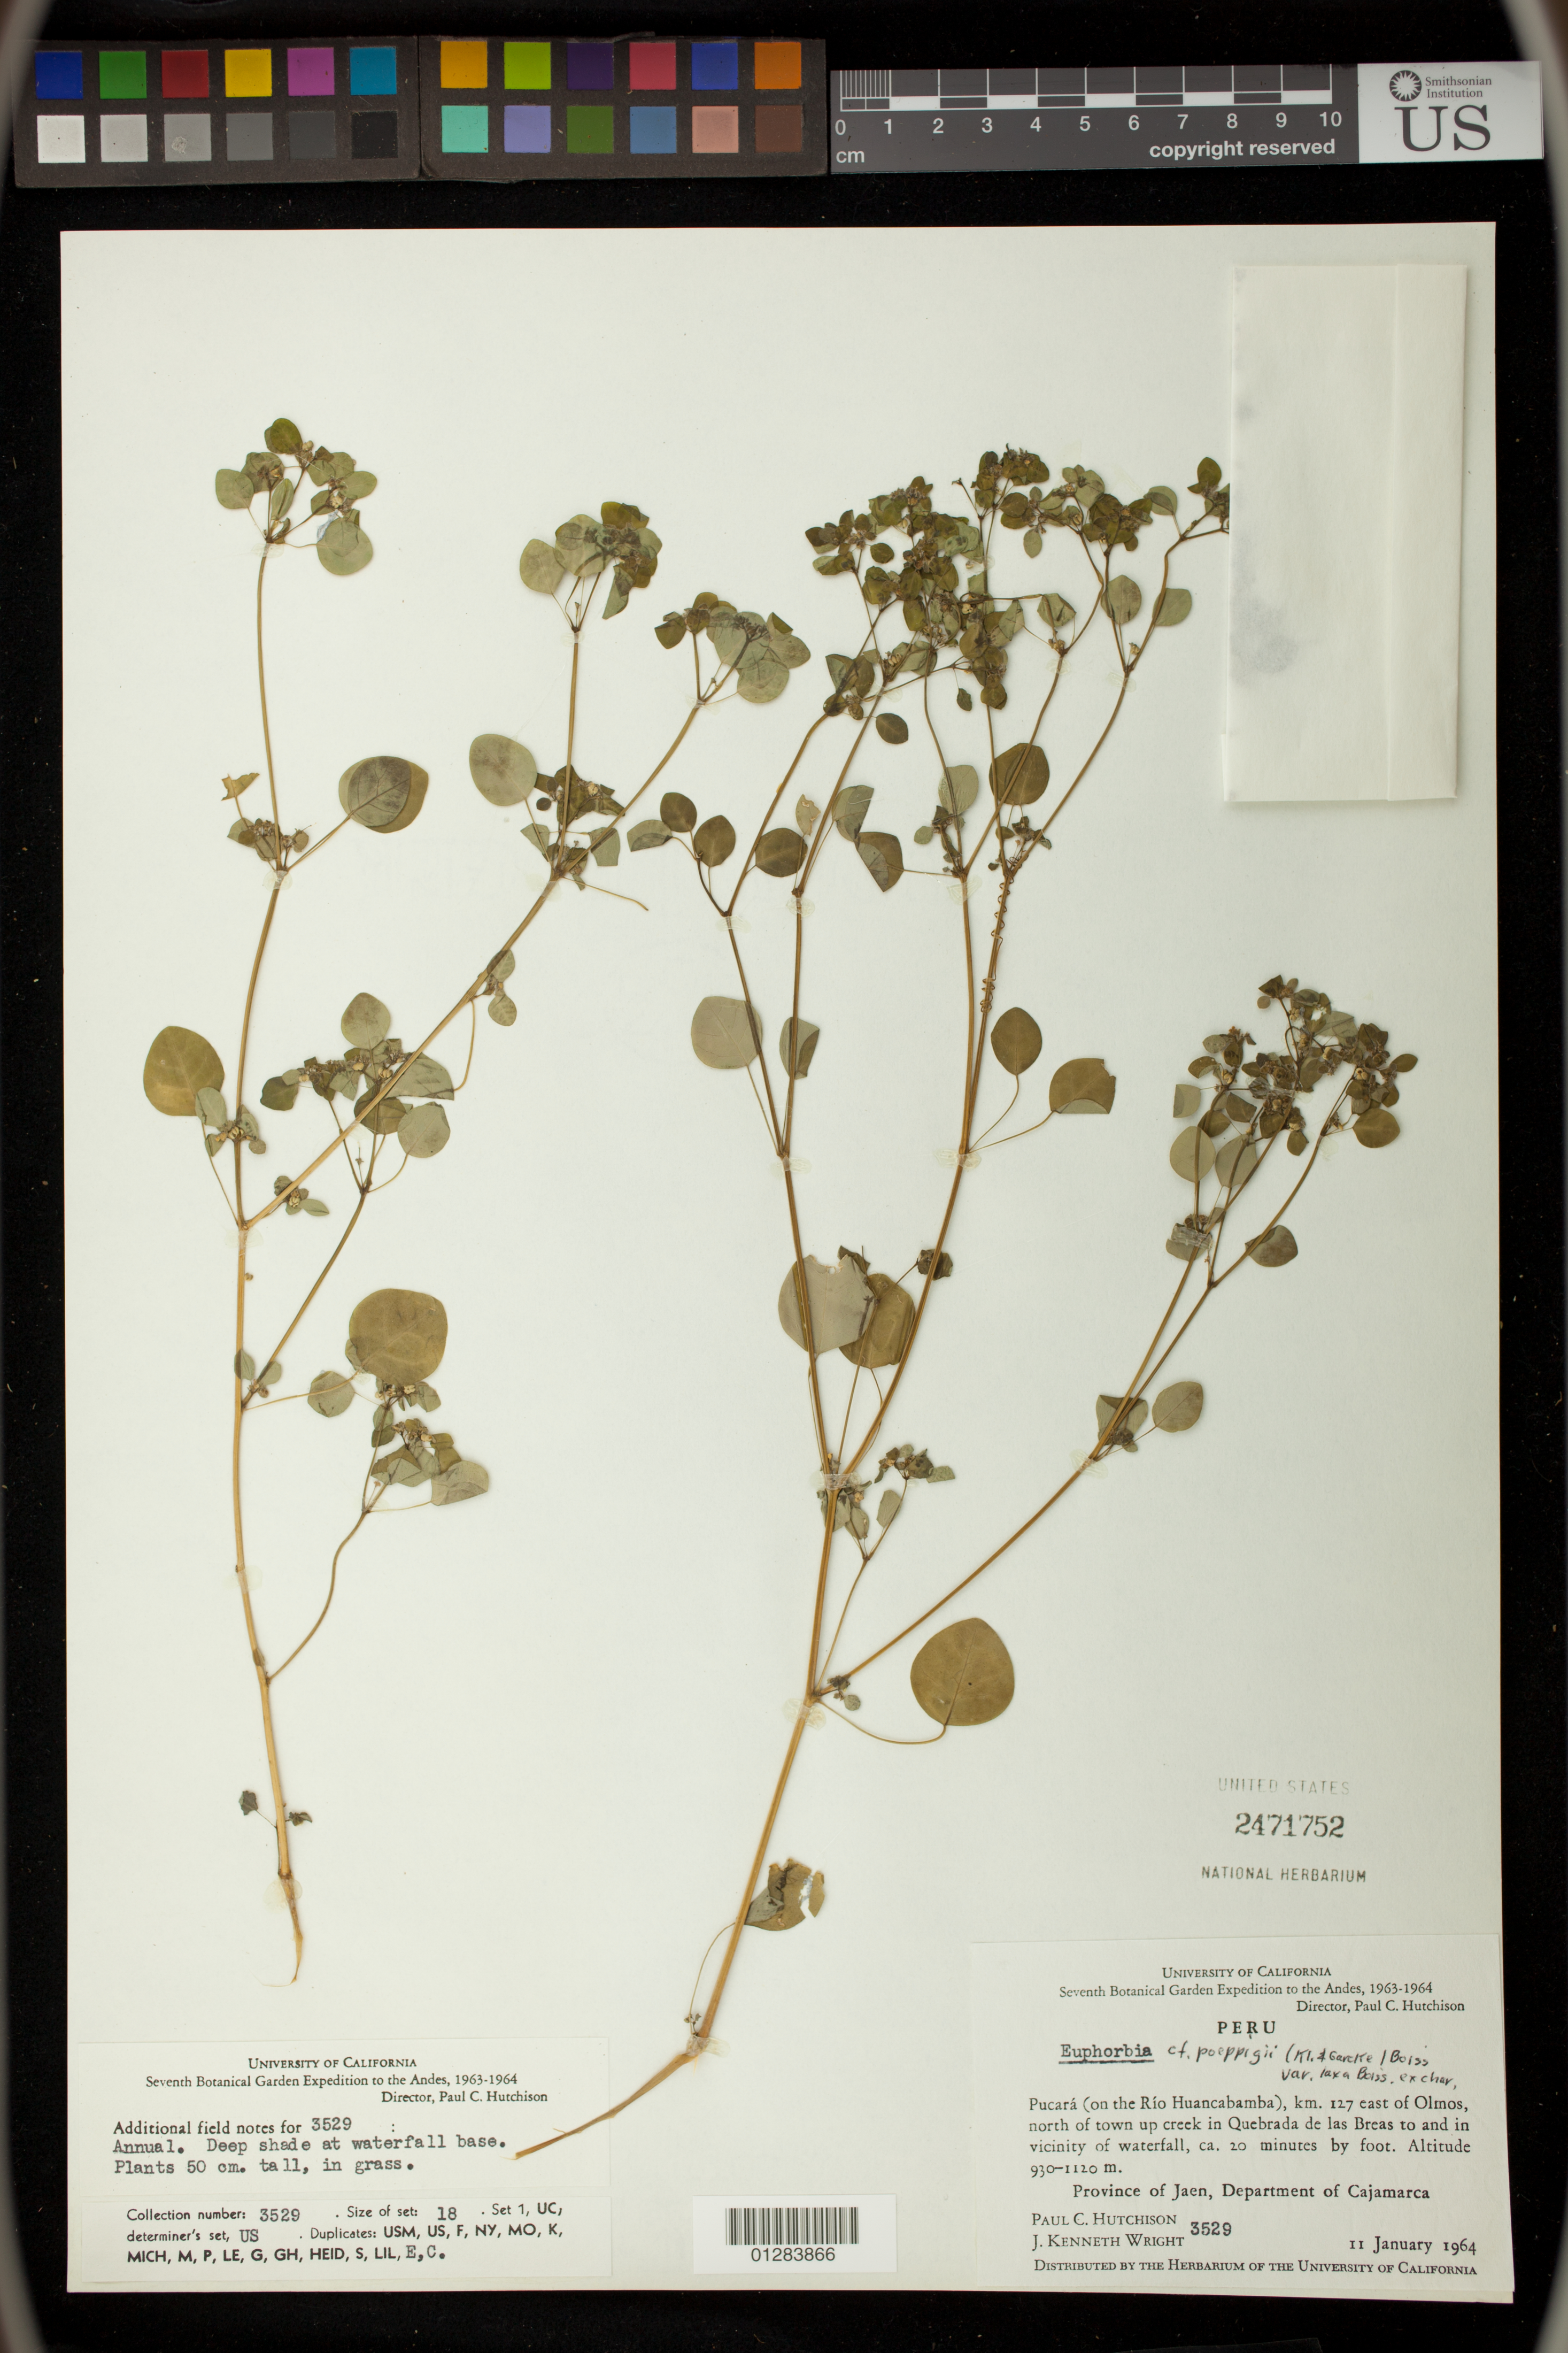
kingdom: Plantae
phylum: Tracheophyta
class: Magnoliopsida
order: Malpighiales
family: Euphorbiaceae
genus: Euphorbia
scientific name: Euphorbia poeppigii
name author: (Klotzsch & Garcke) Boiss.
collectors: P. Hutchinson & J. K. Wright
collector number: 3529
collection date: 1964-01-11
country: Peru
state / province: Cajamarca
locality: Province of Jaen. Pucara (on the Rio Huancabamba), km. 127 east of Olmos, north of town up creek in Quebrada de las Breas to and in vinicity of waterfall, ca 20 minutes by foot.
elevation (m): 930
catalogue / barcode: US 2471752